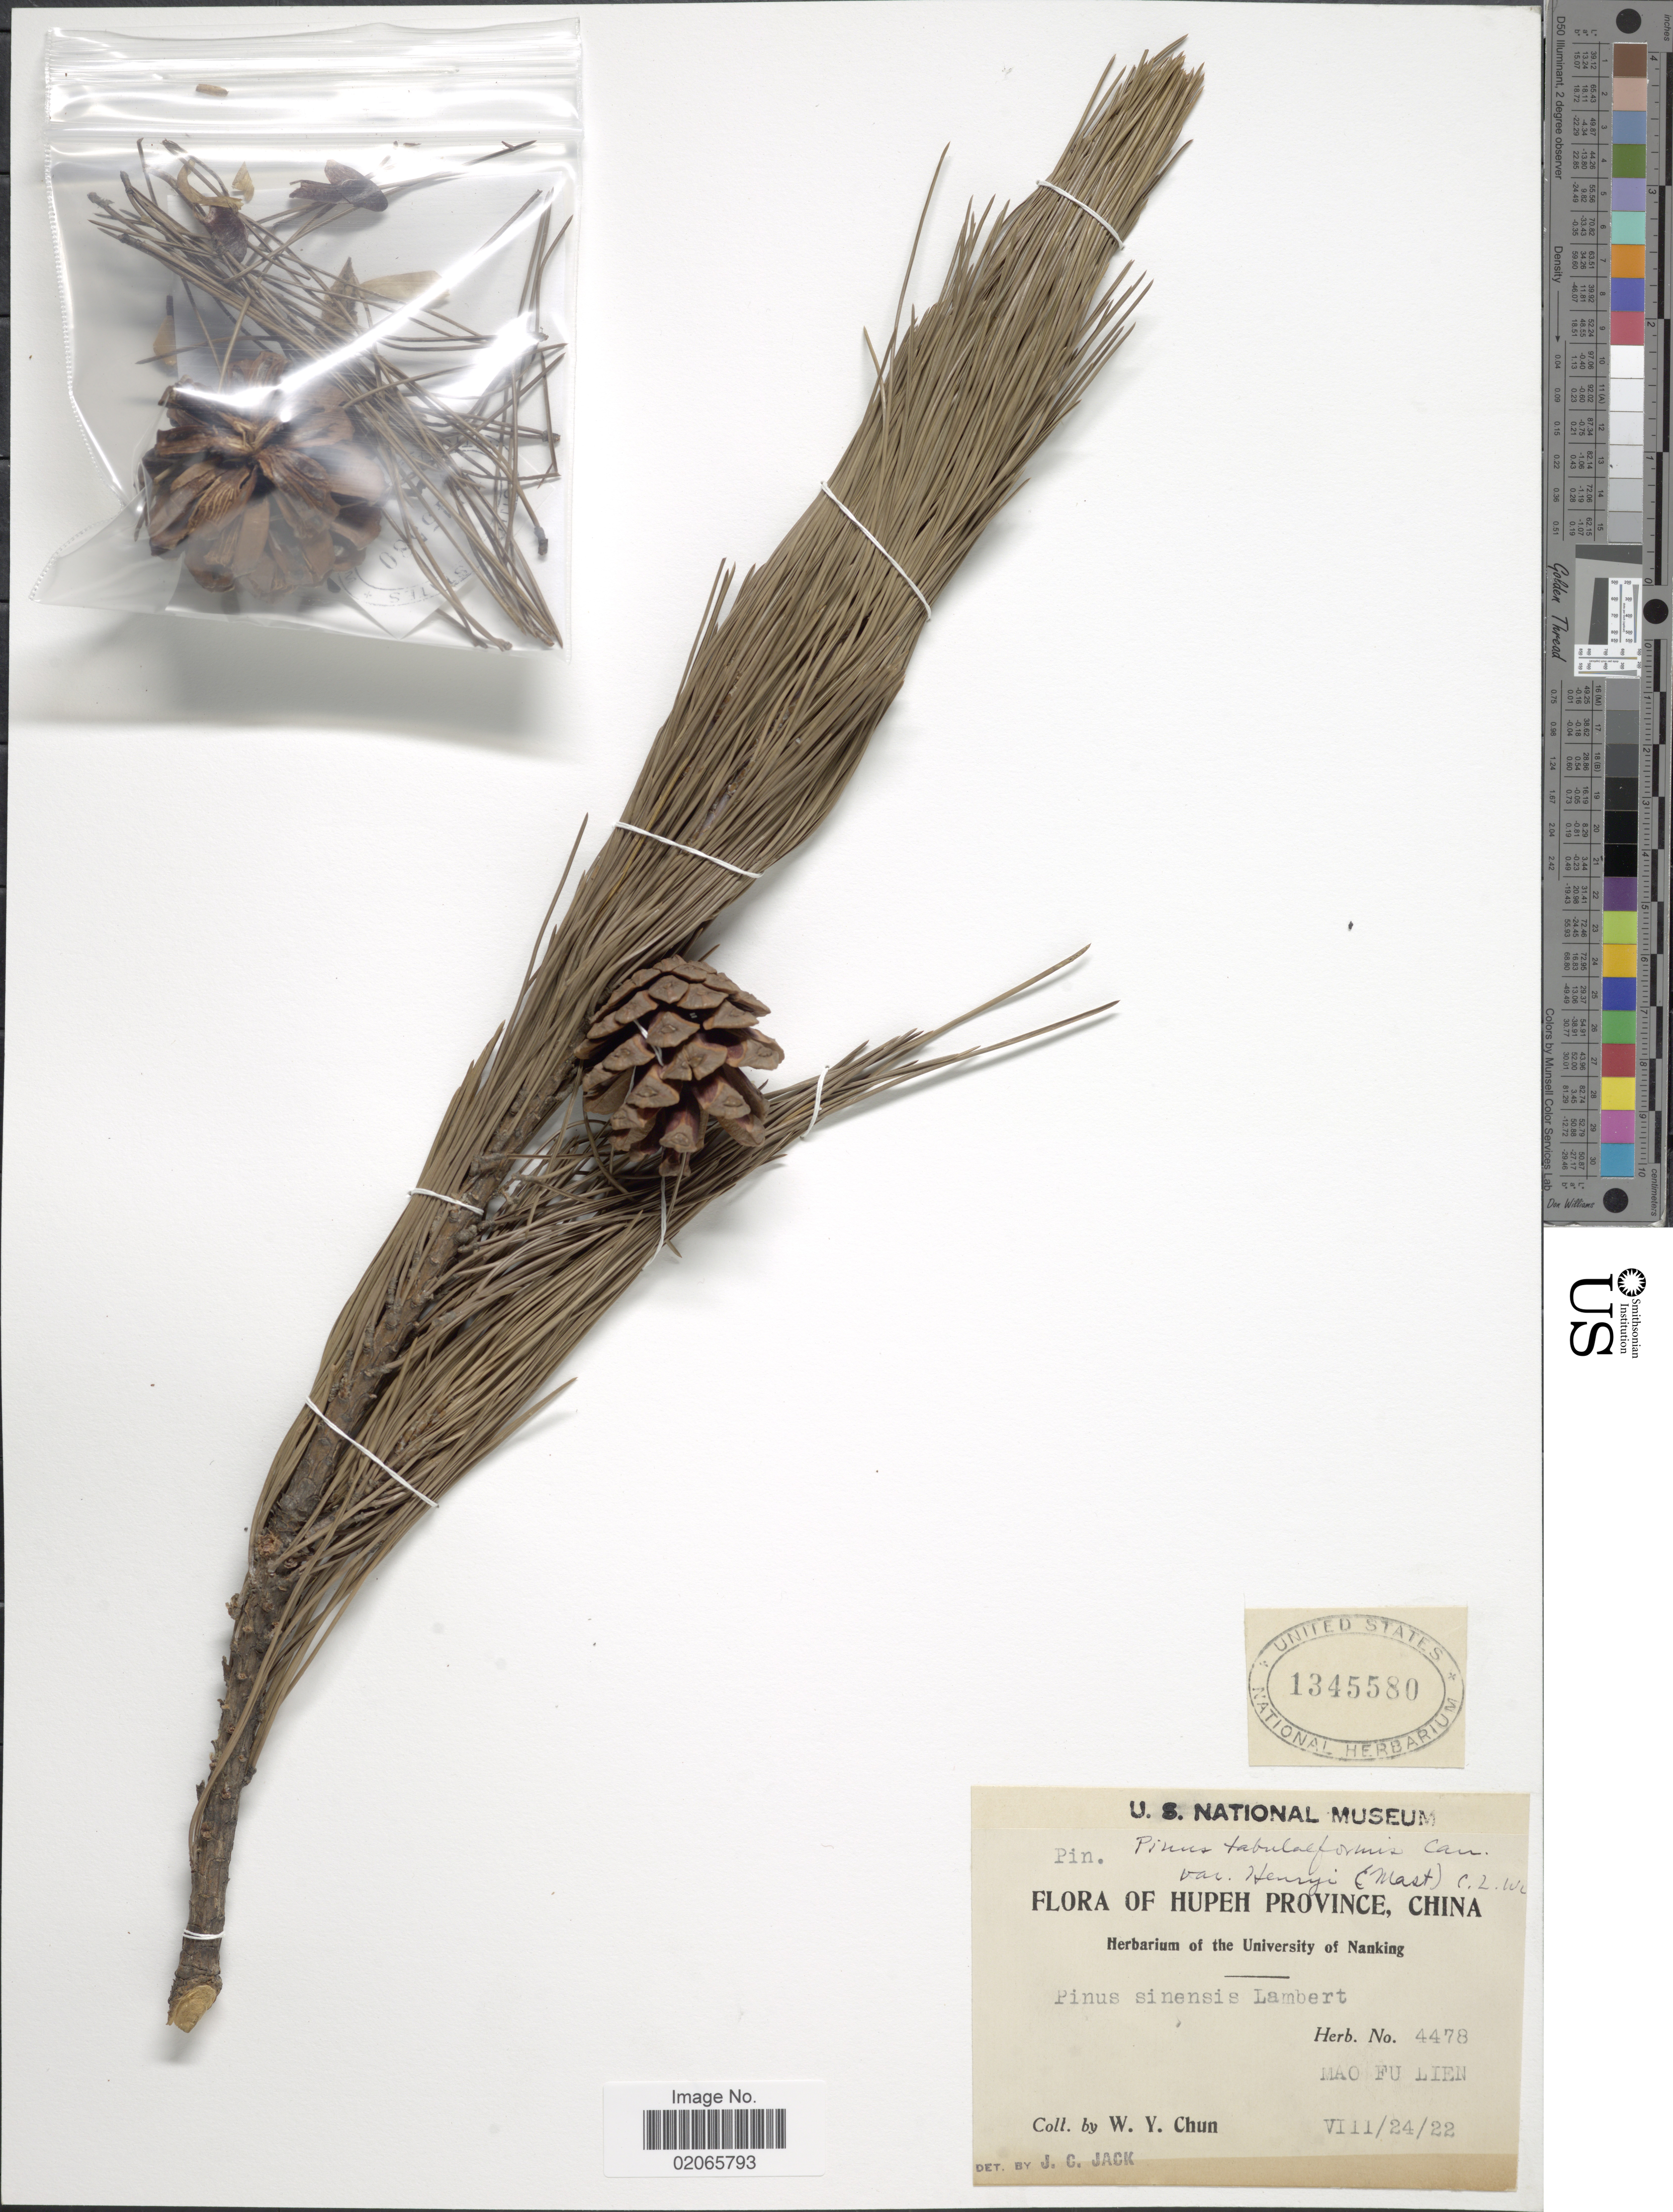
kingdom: Plantae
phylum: Tracheophyta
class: Pinopsida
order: Pinales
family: Pinaceae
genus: Pinus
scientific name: Pinus tabuliformis var. henryi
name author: (Mast.) C.T. Kuan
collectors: W. Y. Chun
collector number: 4478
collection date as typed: Transcribed d/m/y: 24/8/22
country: China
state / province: Hubei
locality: Hupeh Province, China, Mao Fu Lien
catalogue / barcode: US 1345580